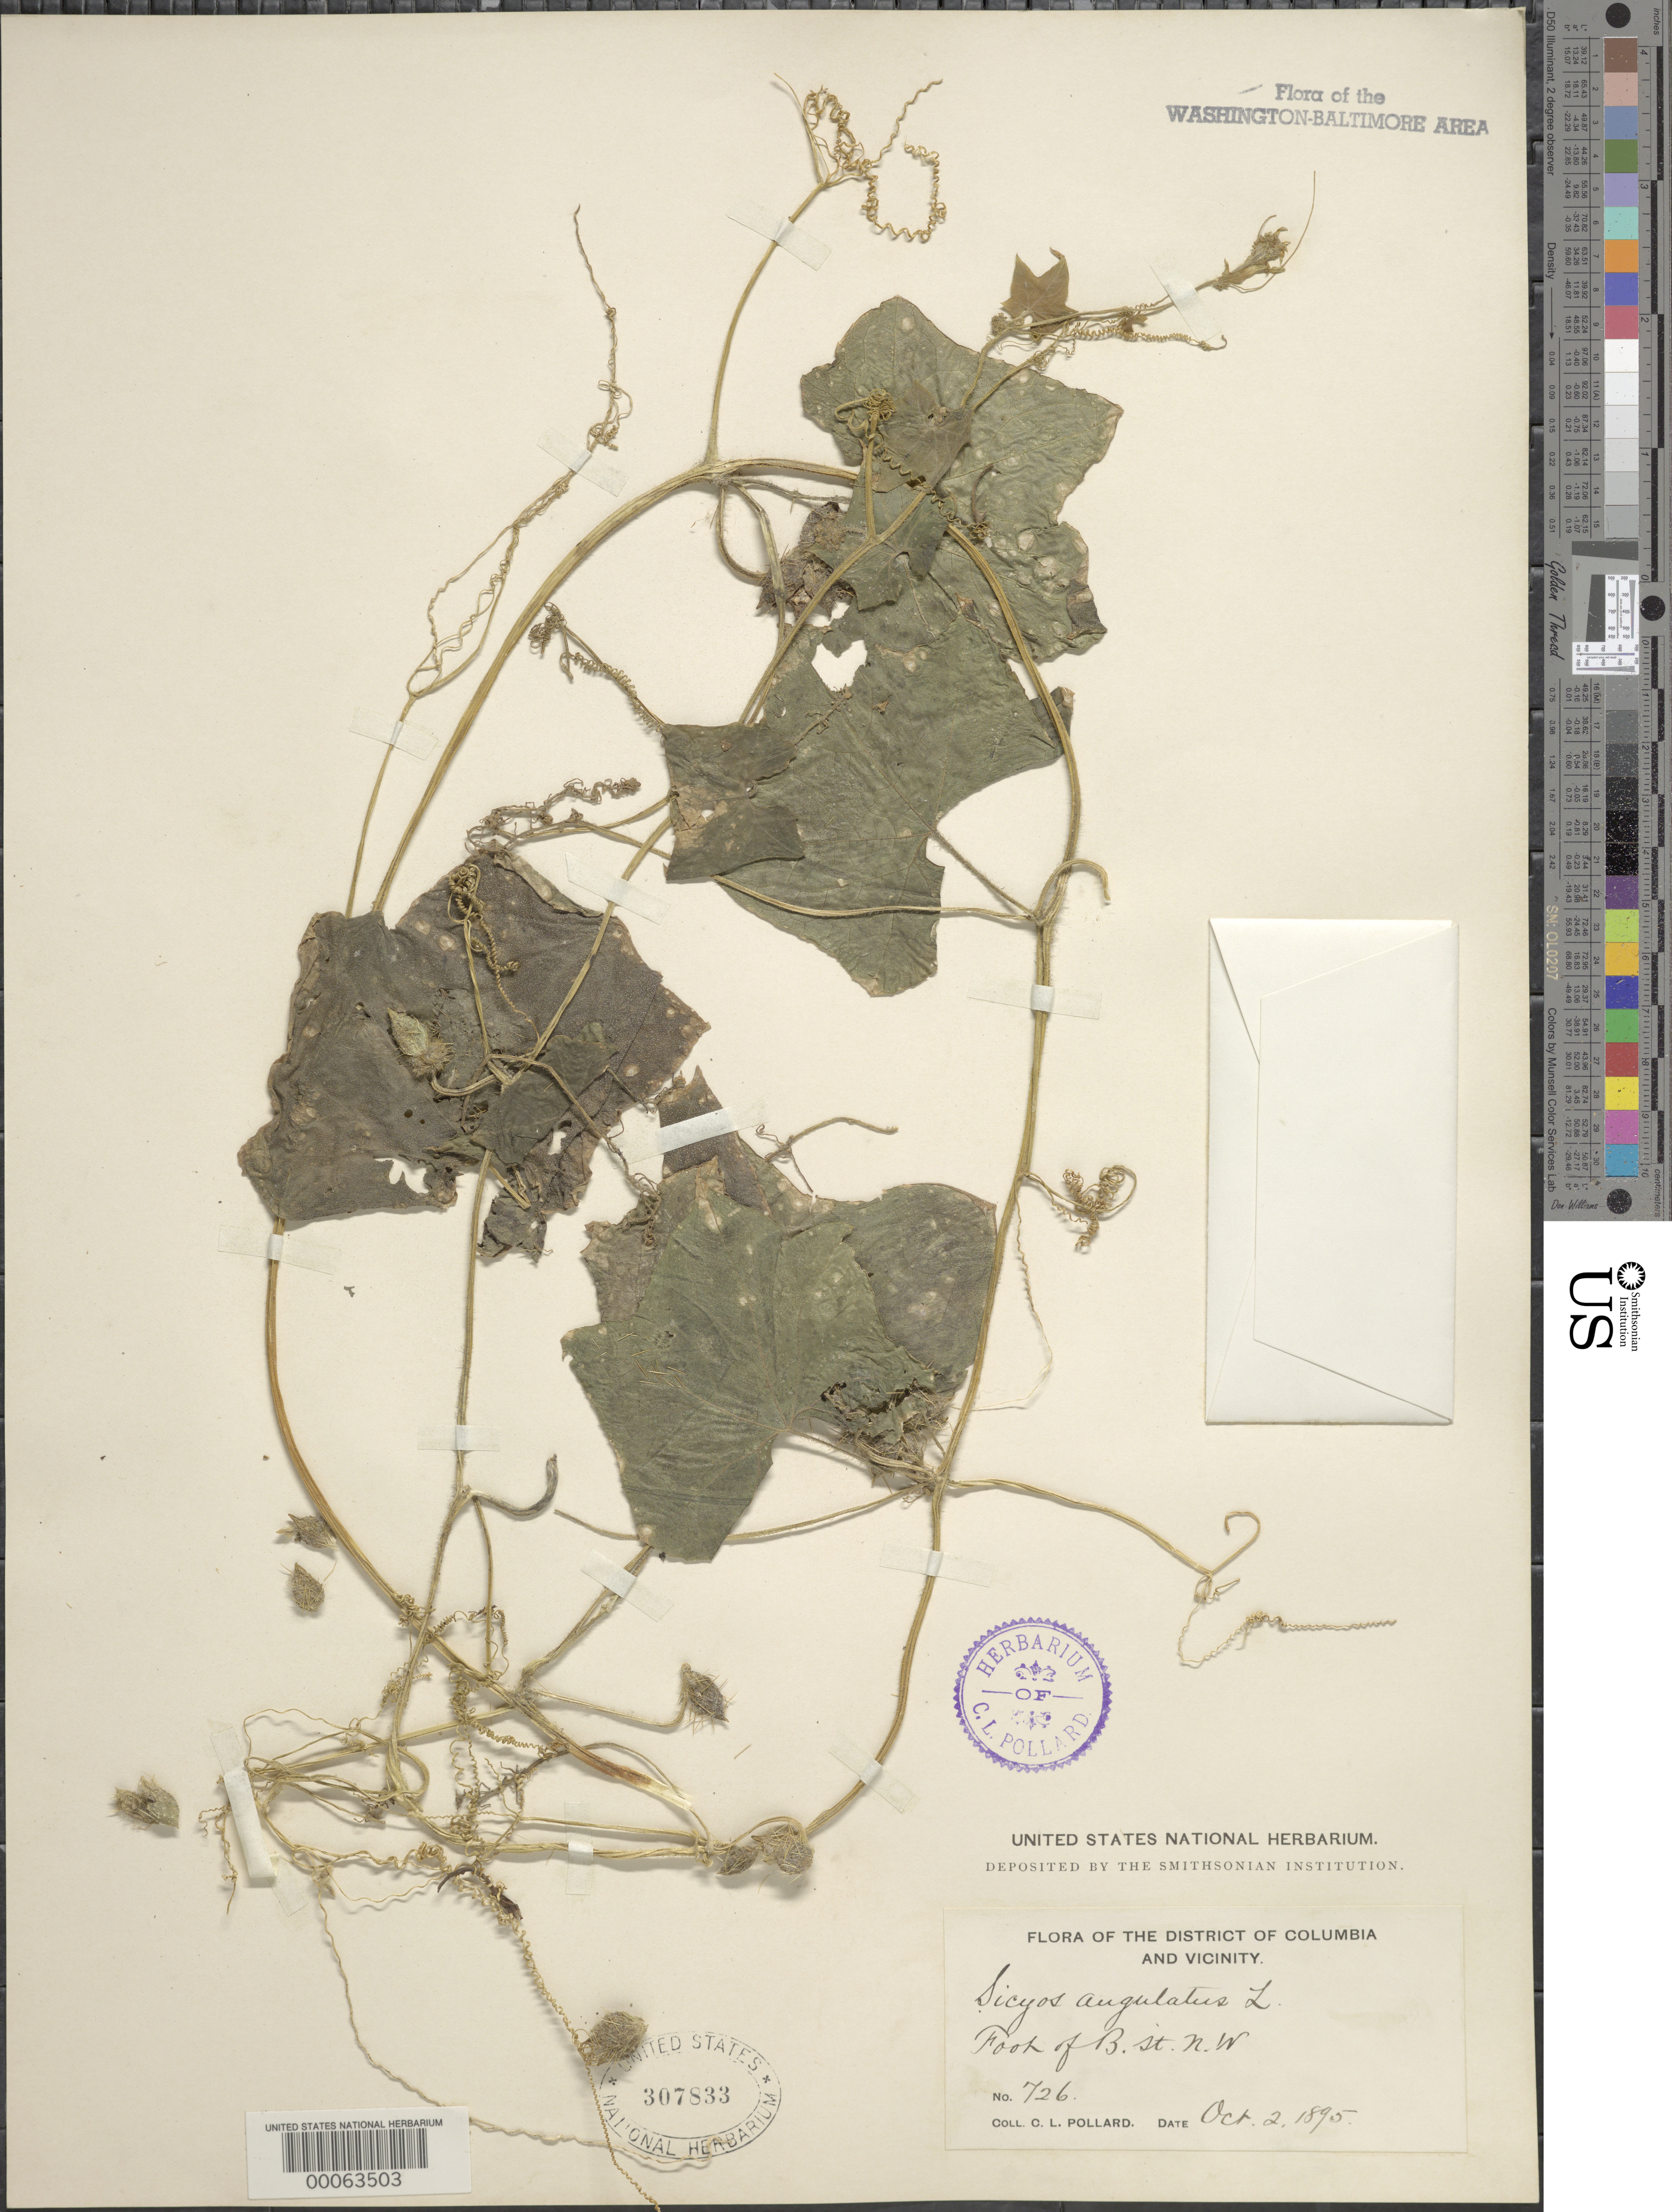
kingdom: Plantae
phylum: Tracheophyta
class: Magnoliopsida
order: Cucurbitales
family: Cucurbitaceae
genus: Sicyos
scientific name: Sicyos angulatus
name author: L.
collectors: C. L. Pollard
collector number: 726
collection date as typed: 02 Oct 1895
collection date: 1895-10-02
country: United States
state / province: District of Columbia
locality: Foot of B St NW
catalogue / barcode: US 307833